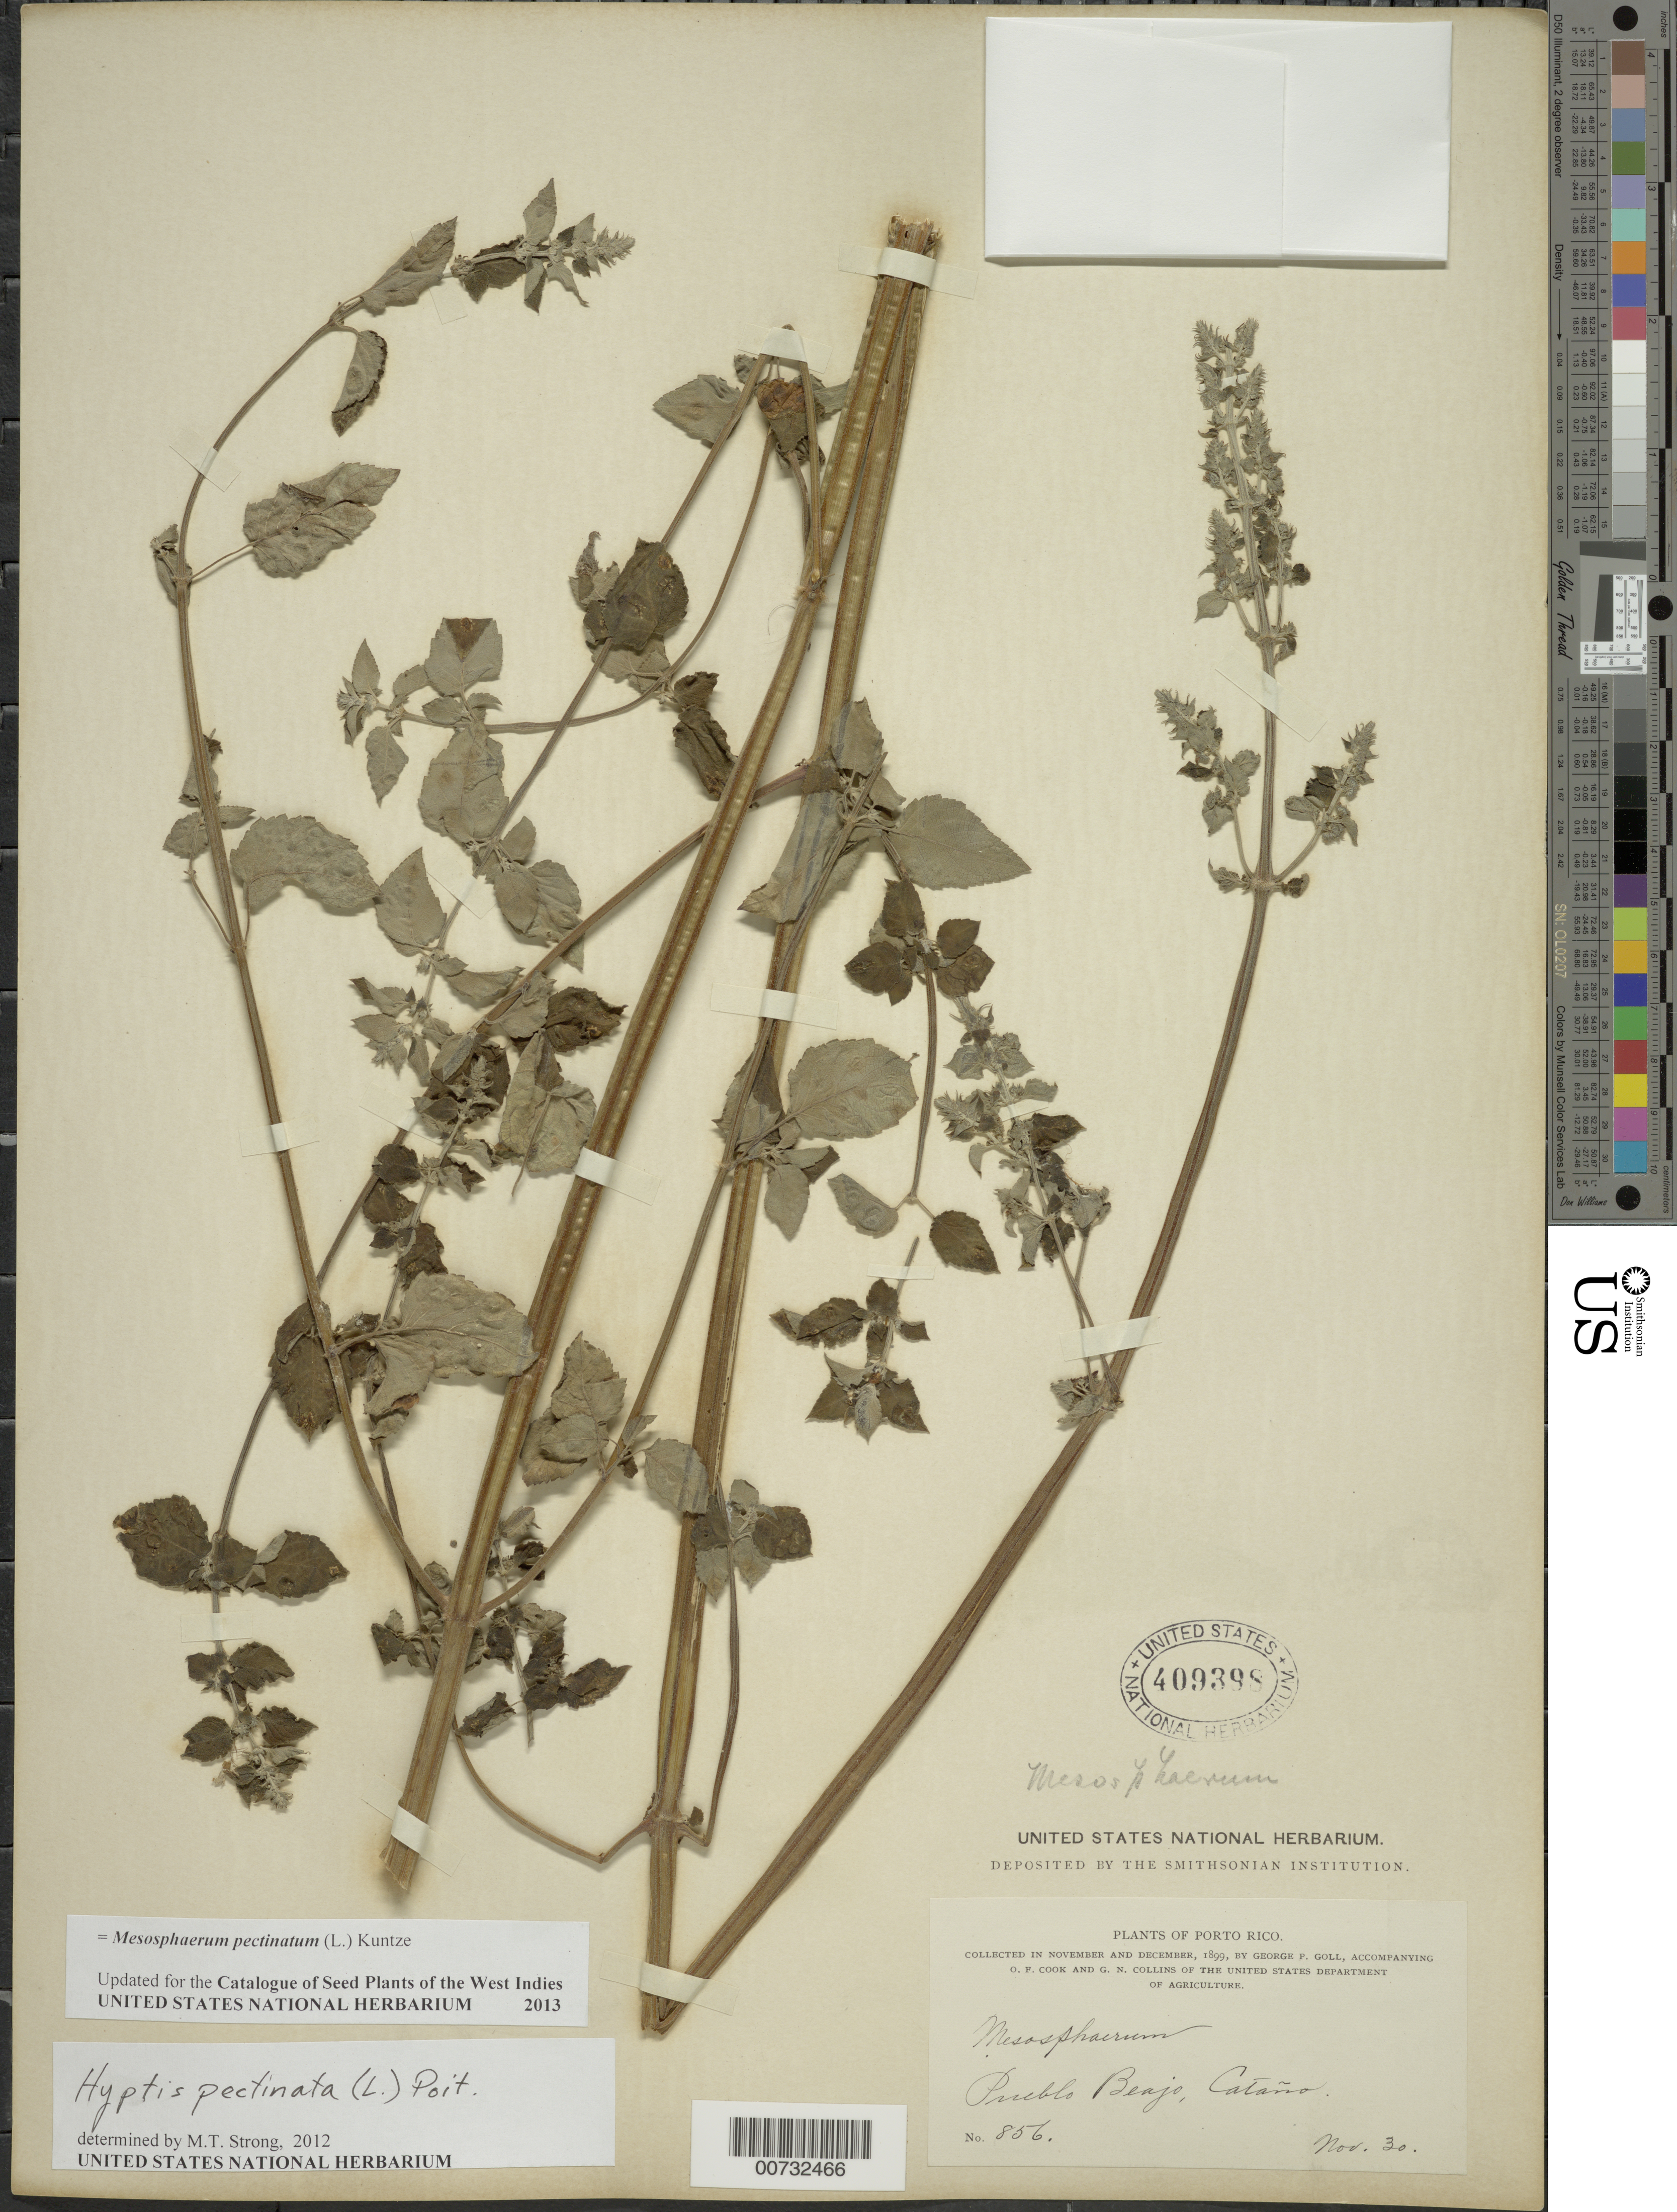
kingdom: Plantae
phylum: Tracheophyta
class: Magnoliopsida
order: Lamiales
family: Lamiaceae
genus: Mesosphaerum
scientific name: Mesosphaerum pectinatum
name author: (L.) Kuntze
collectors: G. Goll, O. F. Cook & G. N. Collins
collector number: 856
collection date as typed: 30 Nov 1899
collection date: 1899-11-30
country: Puerto Rico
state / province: Guaynabo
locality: Pueblo Viejo, Cataño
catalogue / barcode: US 409398